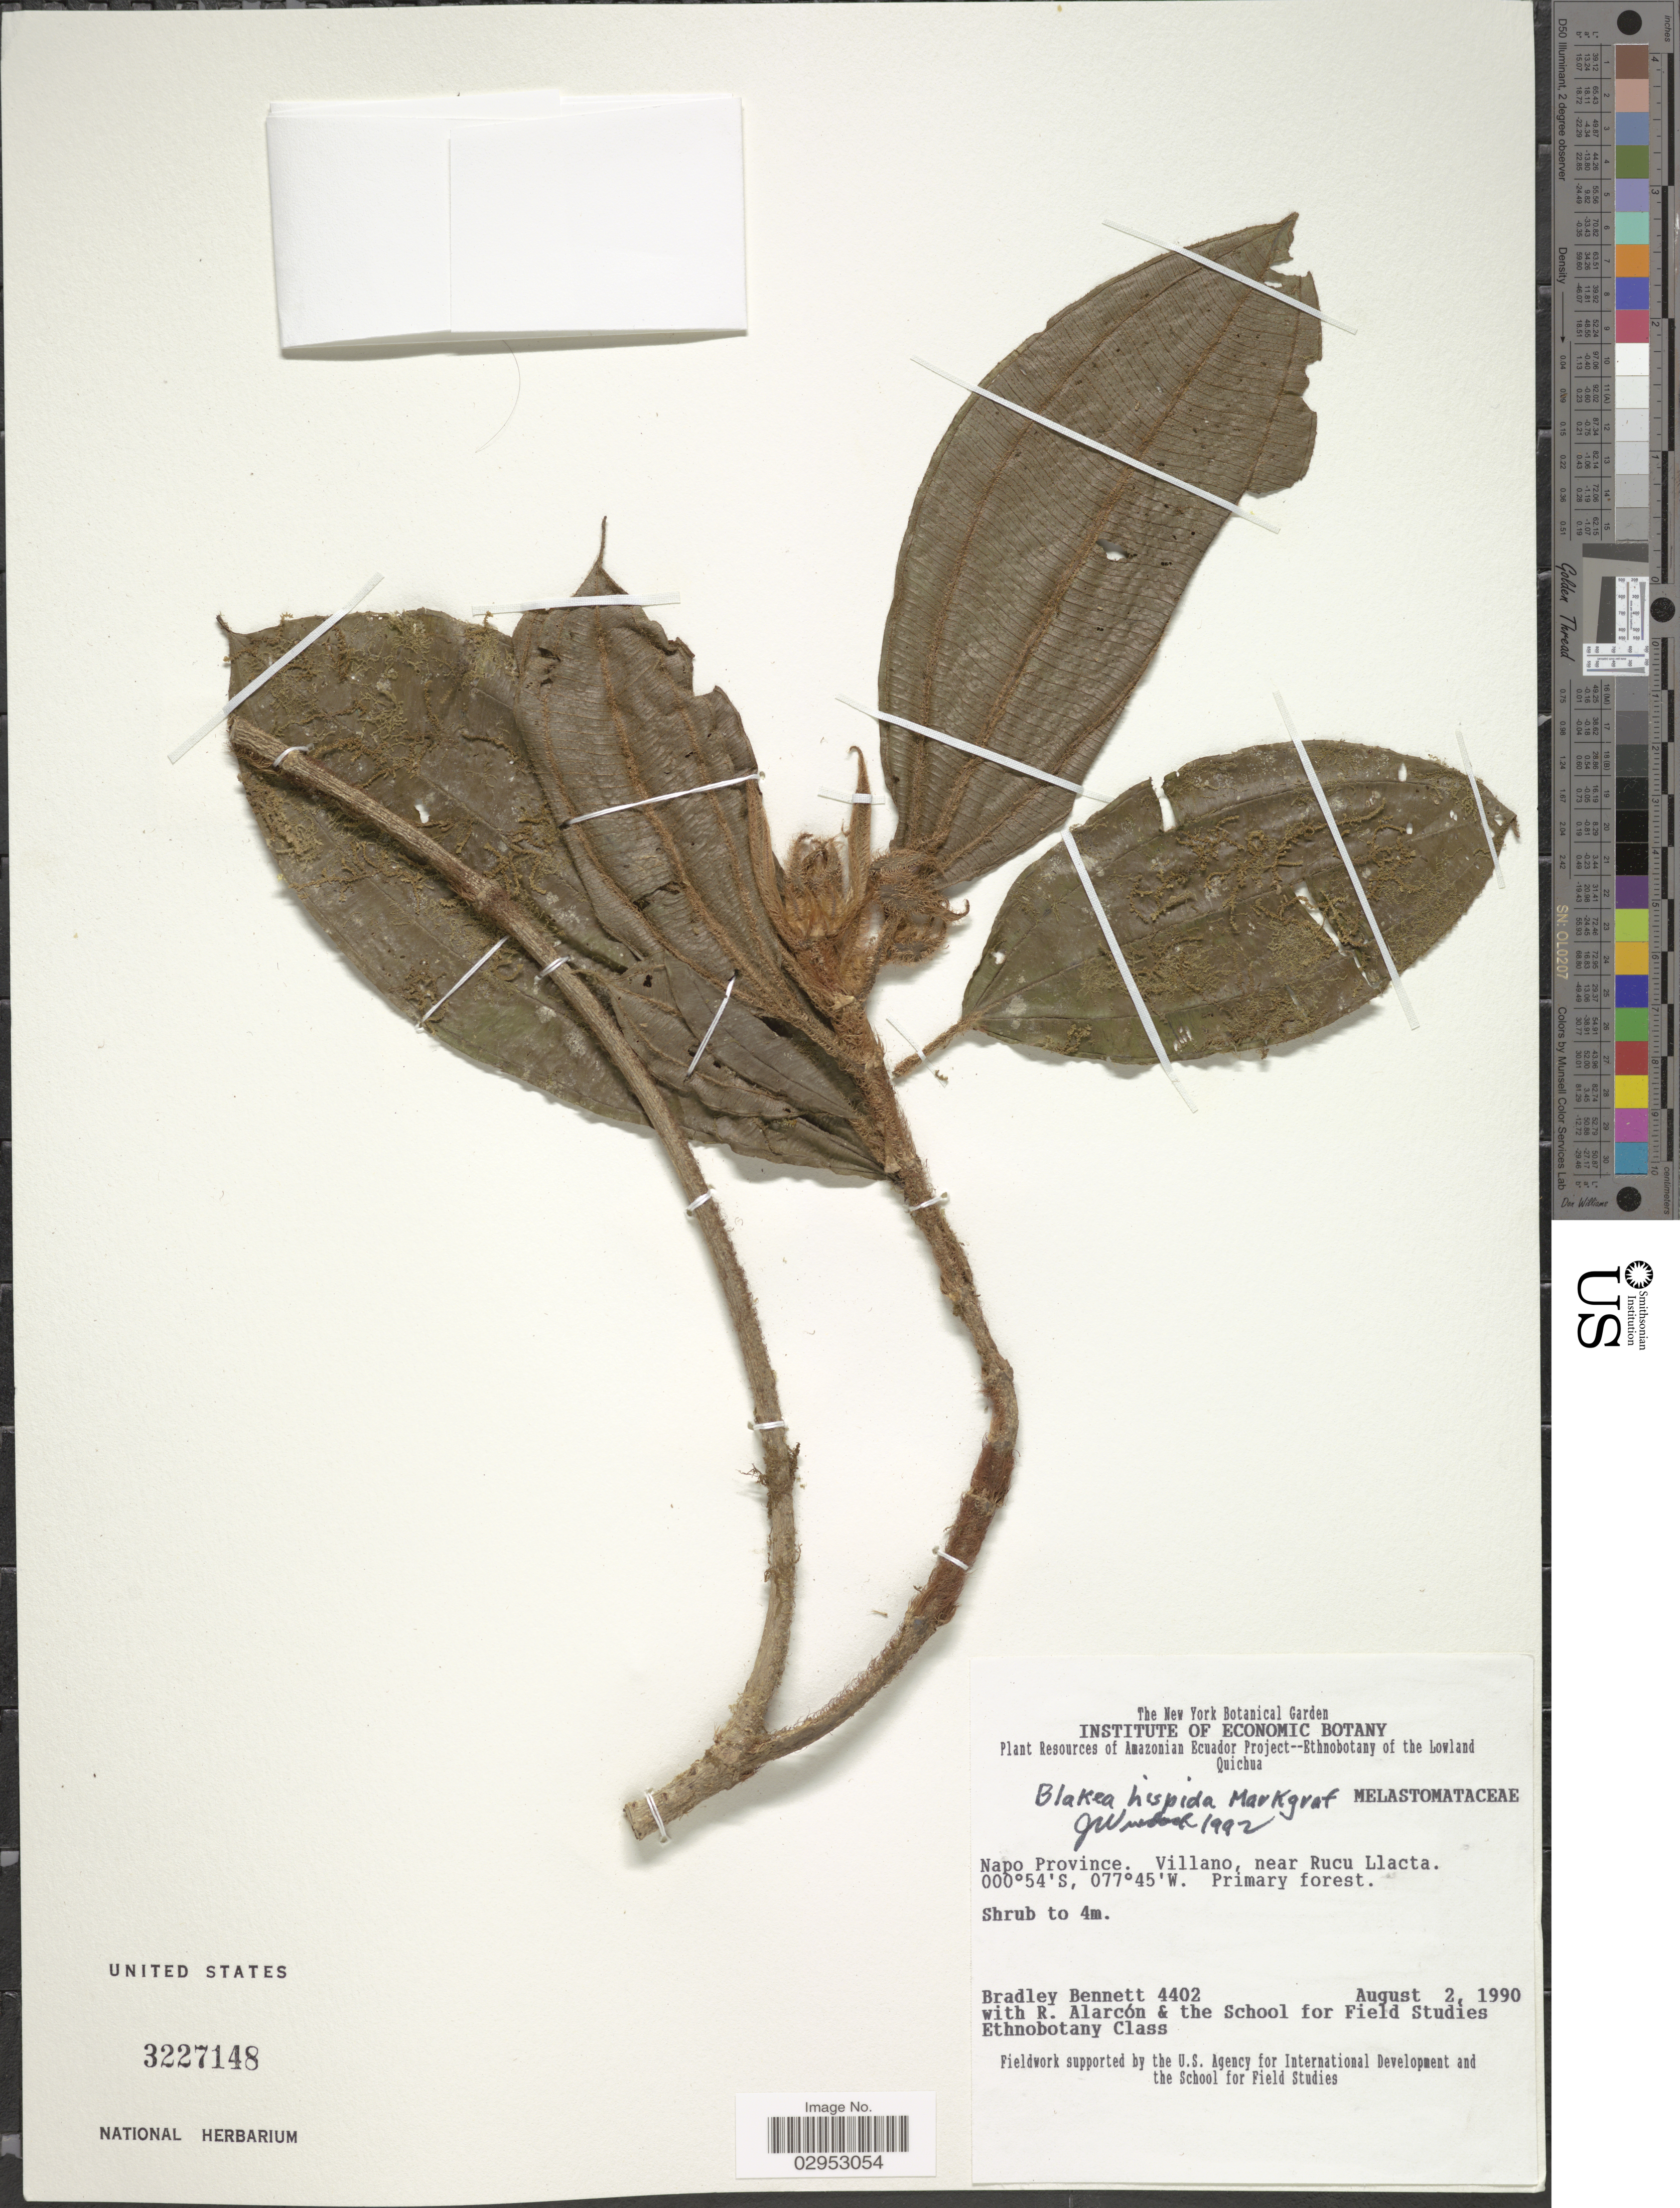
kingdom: Plantae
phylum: Tracheophyta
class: Magnoliopsida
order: Myrtales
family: Melastomataceae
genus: Blakea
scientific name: Blakea hispida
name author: Markgr.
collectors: B. Bennett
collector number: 4402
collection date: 1990-08-02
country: Ecuador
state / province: Napo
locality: Villano, near Rucu Llacta.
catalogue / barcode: US 3227148